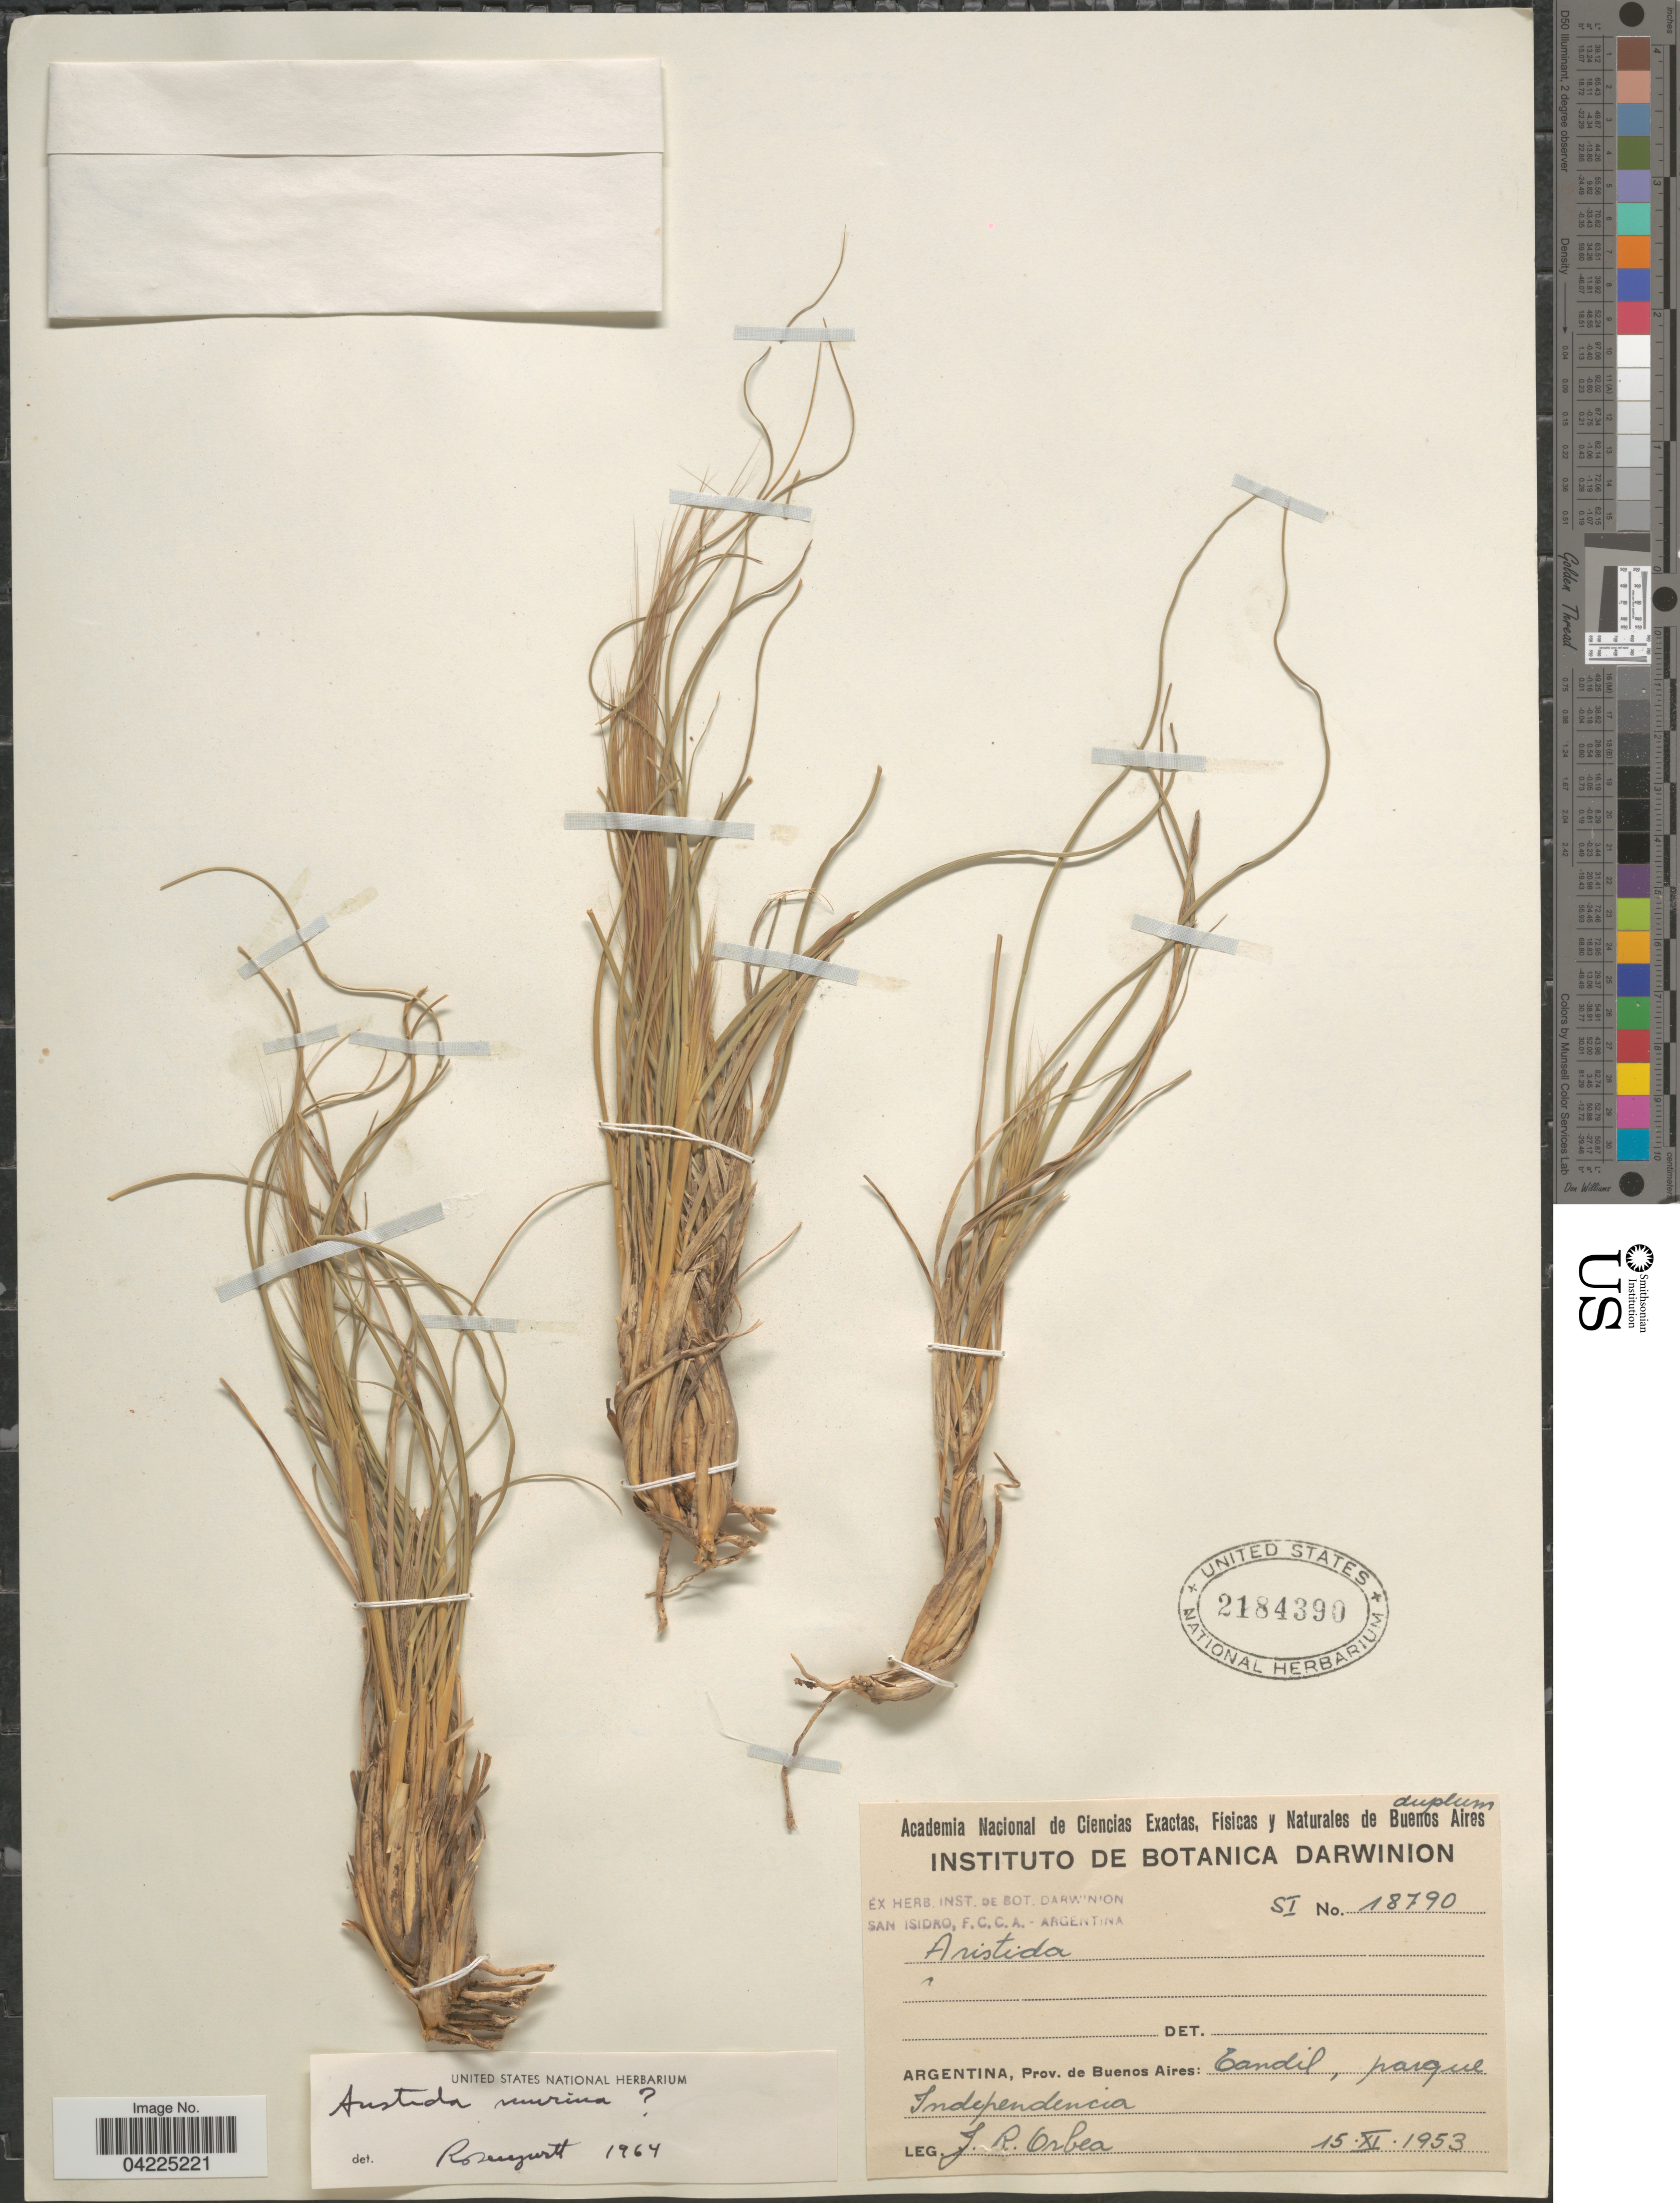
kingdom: Plantae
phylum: Tracheophyta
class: Liliopsida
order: Poales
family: Poaceae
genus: Aristida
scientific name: Aristida murina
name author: Cav.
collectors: J. Orbea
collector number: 18790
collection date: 1953-11-15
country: Argentina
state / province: Buenos Aires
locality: Tandil, parque Independencia.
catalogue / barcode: US 2184390